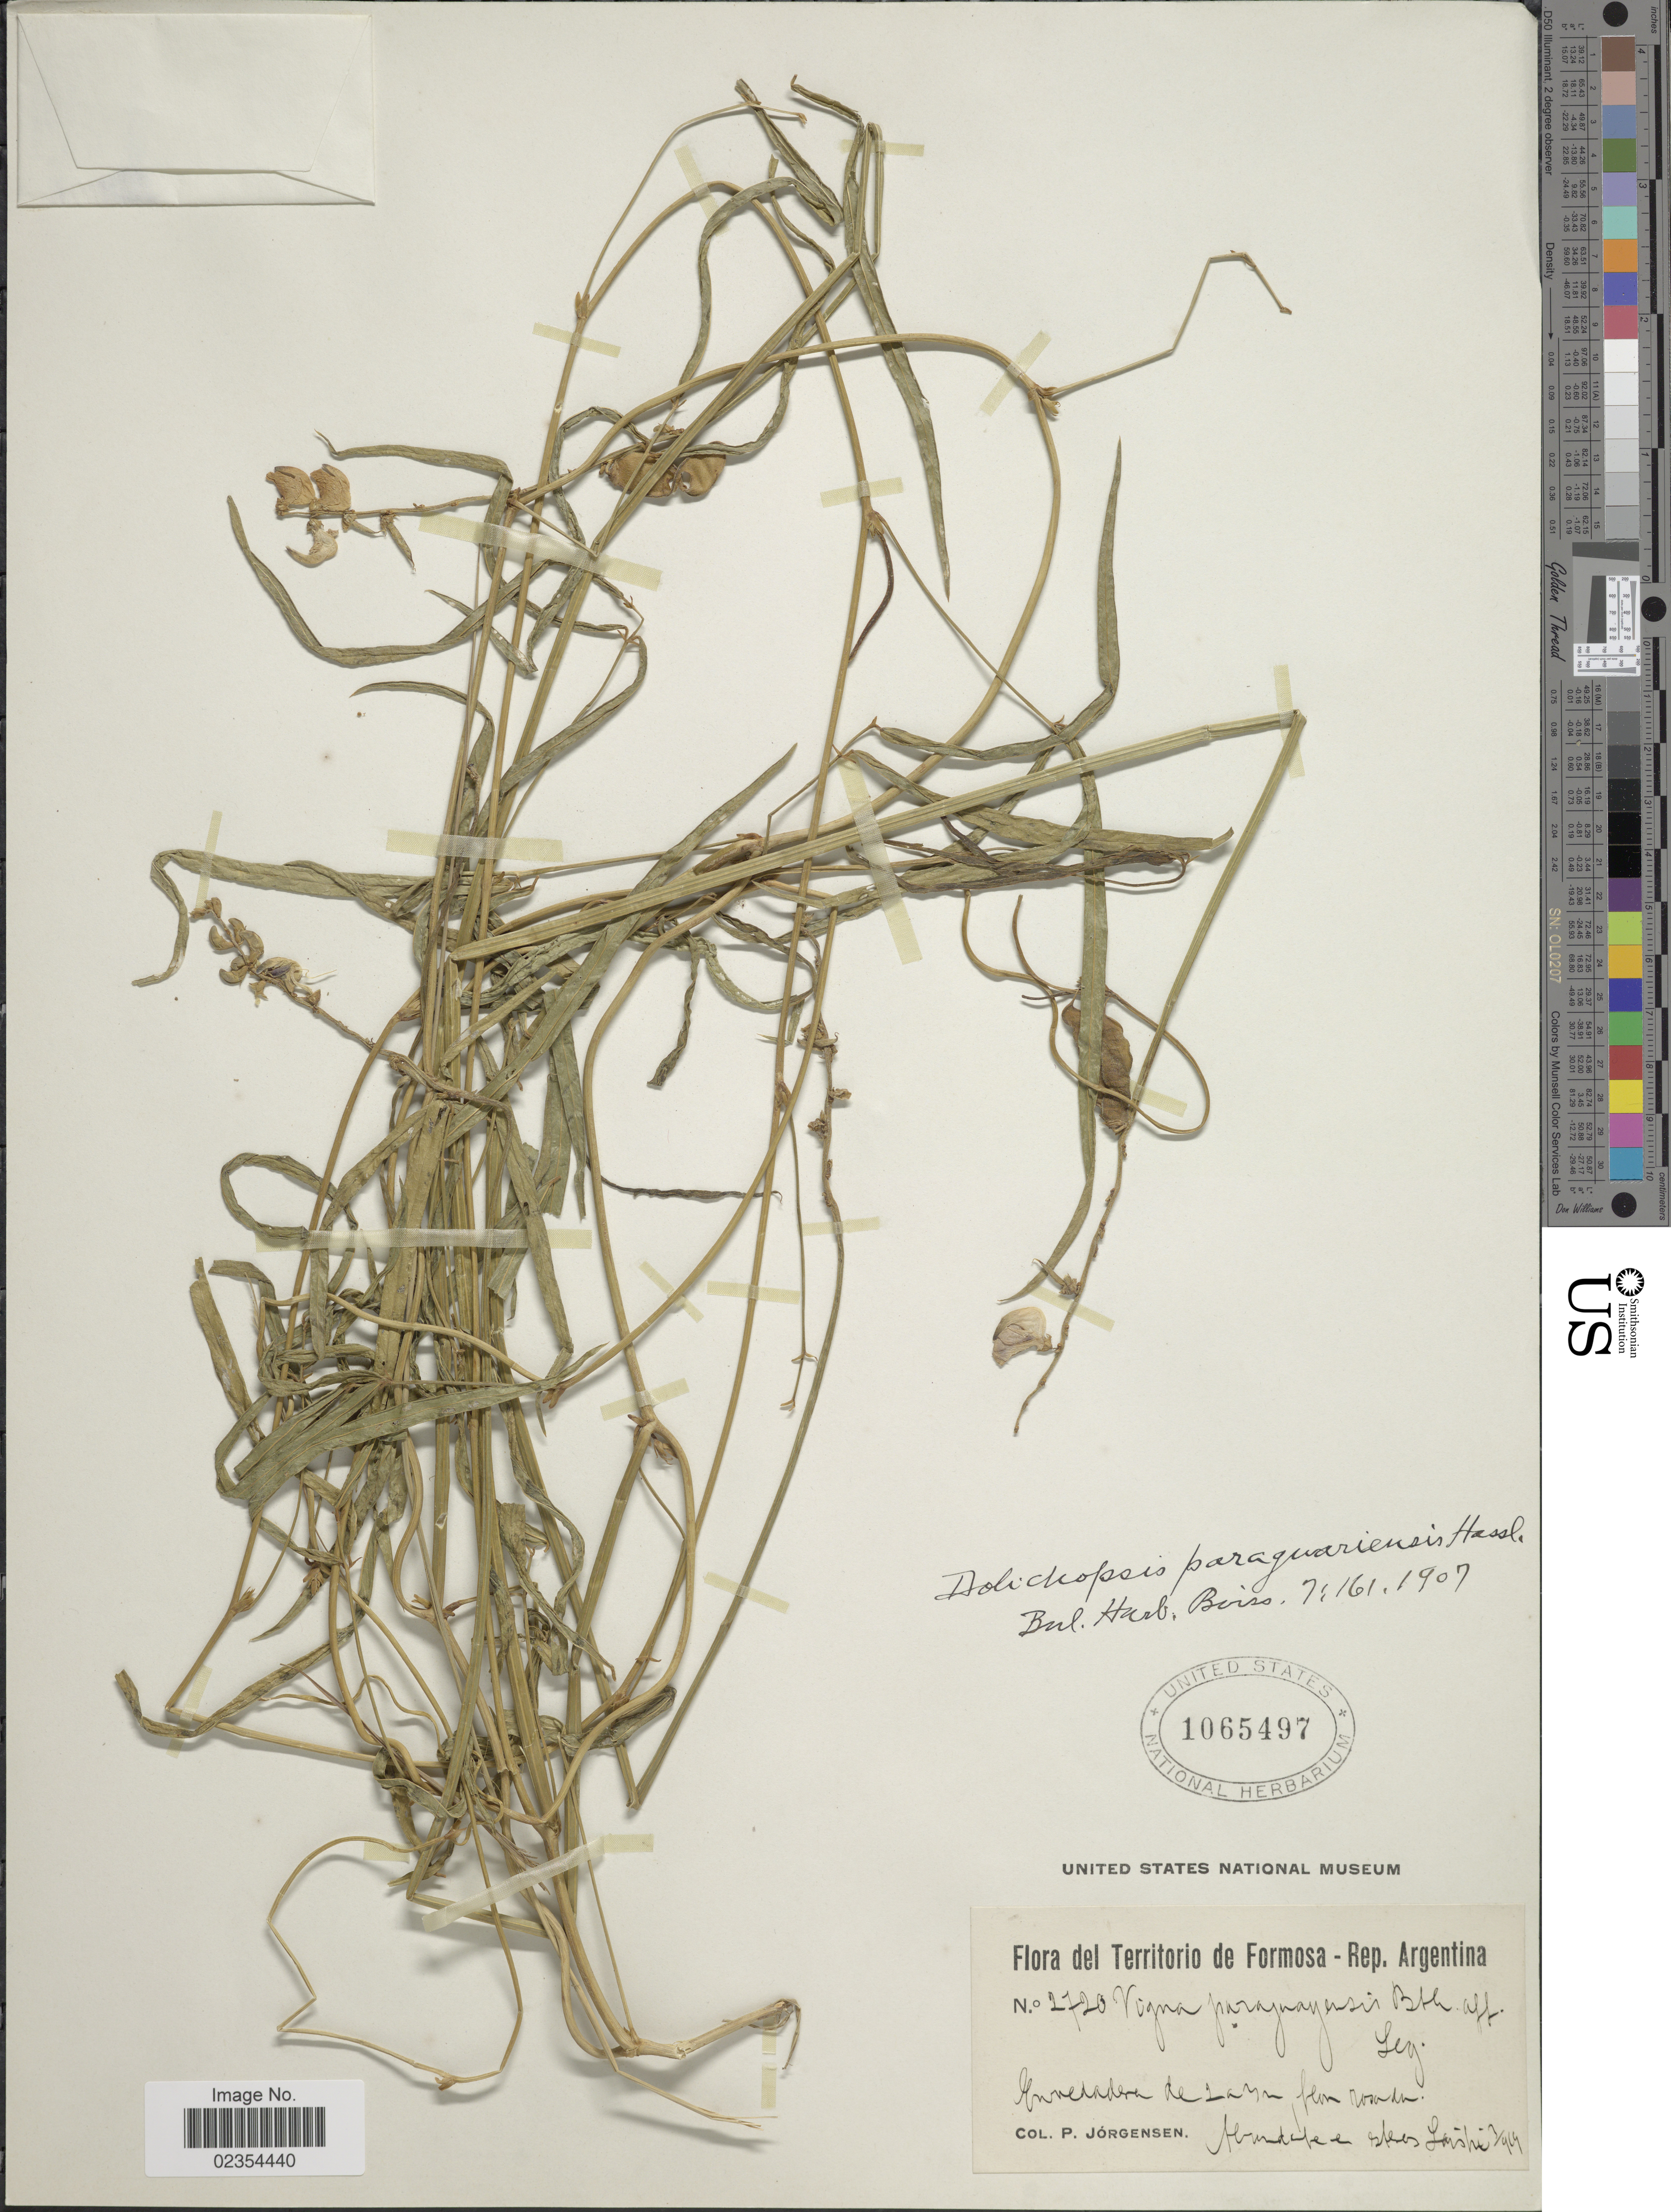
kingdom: Plantae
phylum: Tracheophyta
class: Magnoliopsida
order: Fabales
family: Fabaceae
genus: Dolichopsis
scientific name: Dolichopsis paraguariensis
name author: Hassl.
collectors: P. Jörgensen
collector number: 2720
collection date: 1919-03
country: Argentina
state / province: Formosa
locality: Territorio de Formosa- Rep. Argentina, Abundante en esteros Laishi.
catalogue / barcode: US 1065497